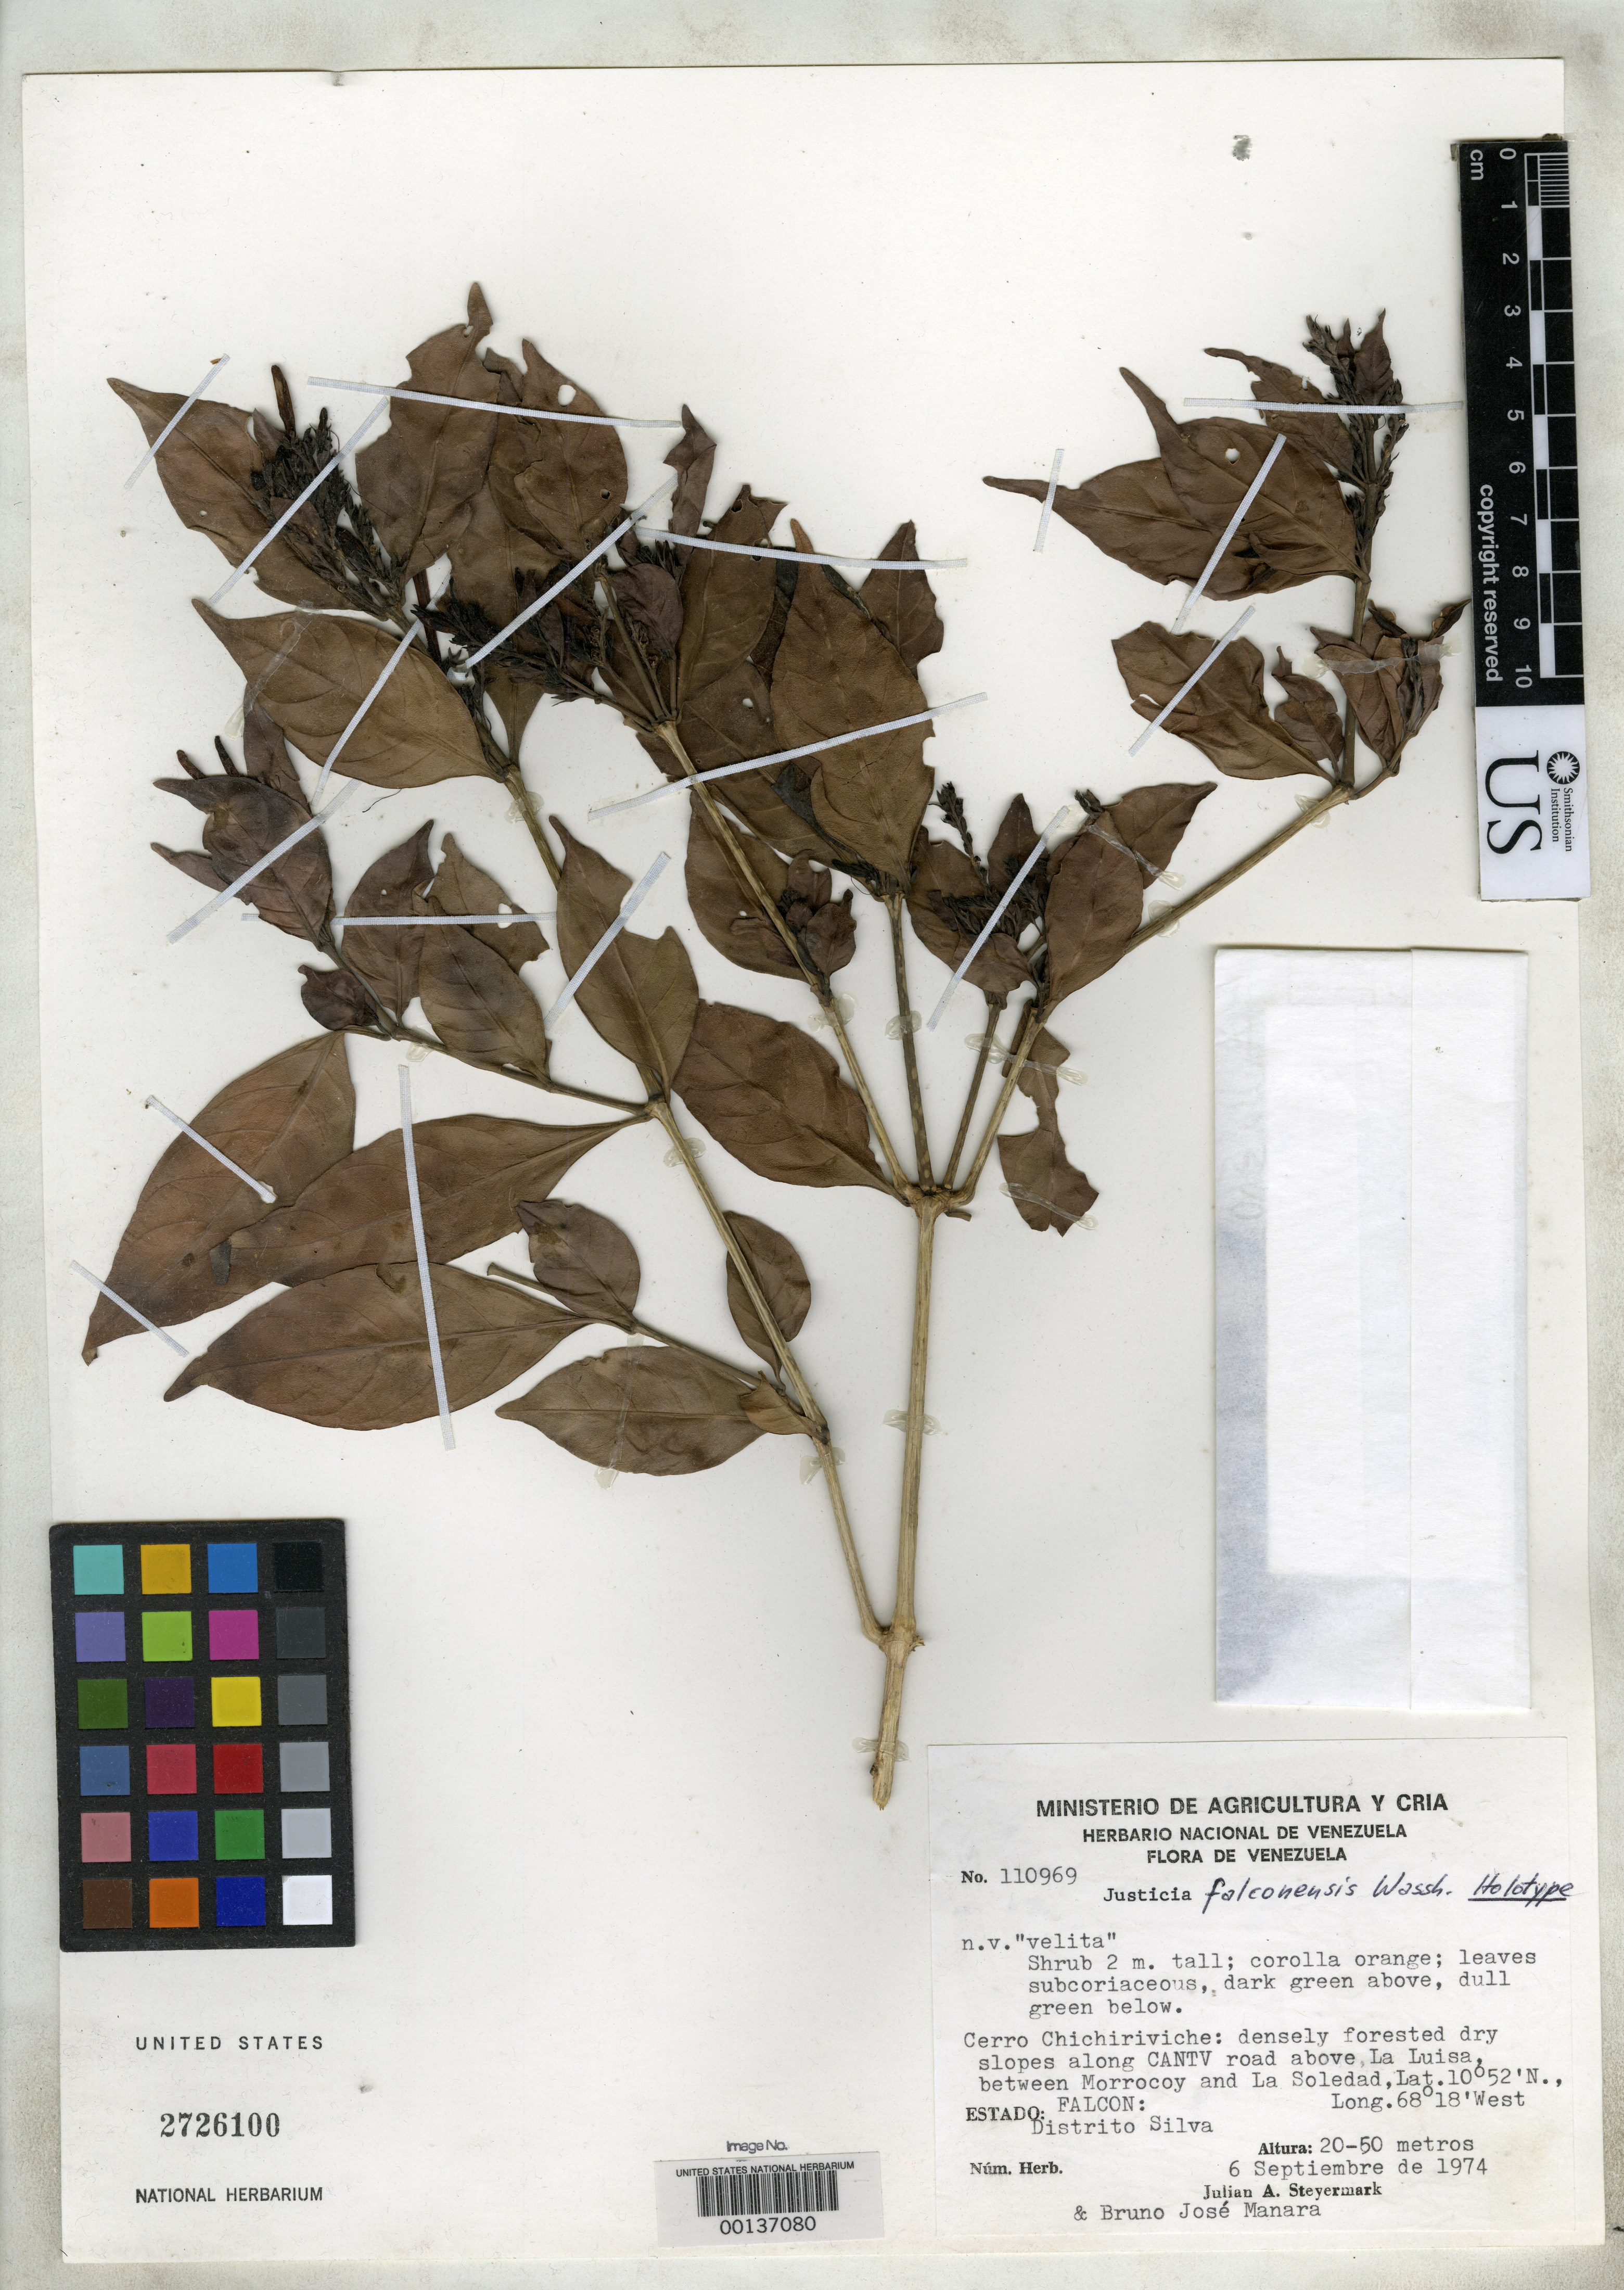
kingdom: Plantae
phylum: Tracheophyta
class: Magnoliopsida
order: Lamiales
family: Acanthaceae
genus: Justicia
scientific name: Justicia falconensis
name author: Wassh.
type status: Holotype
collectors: J. Steyermark & B. Manara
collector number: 110969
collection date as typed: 06 Sep 1974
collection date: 1974-09-06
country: Venezuela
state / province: Falcón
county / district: Silva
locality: Cerro Chichiriviche,slopes above Cantv rd. above La Luisa, between Morrocoy & La Soledad.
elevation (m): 20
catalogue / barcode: US 2726100